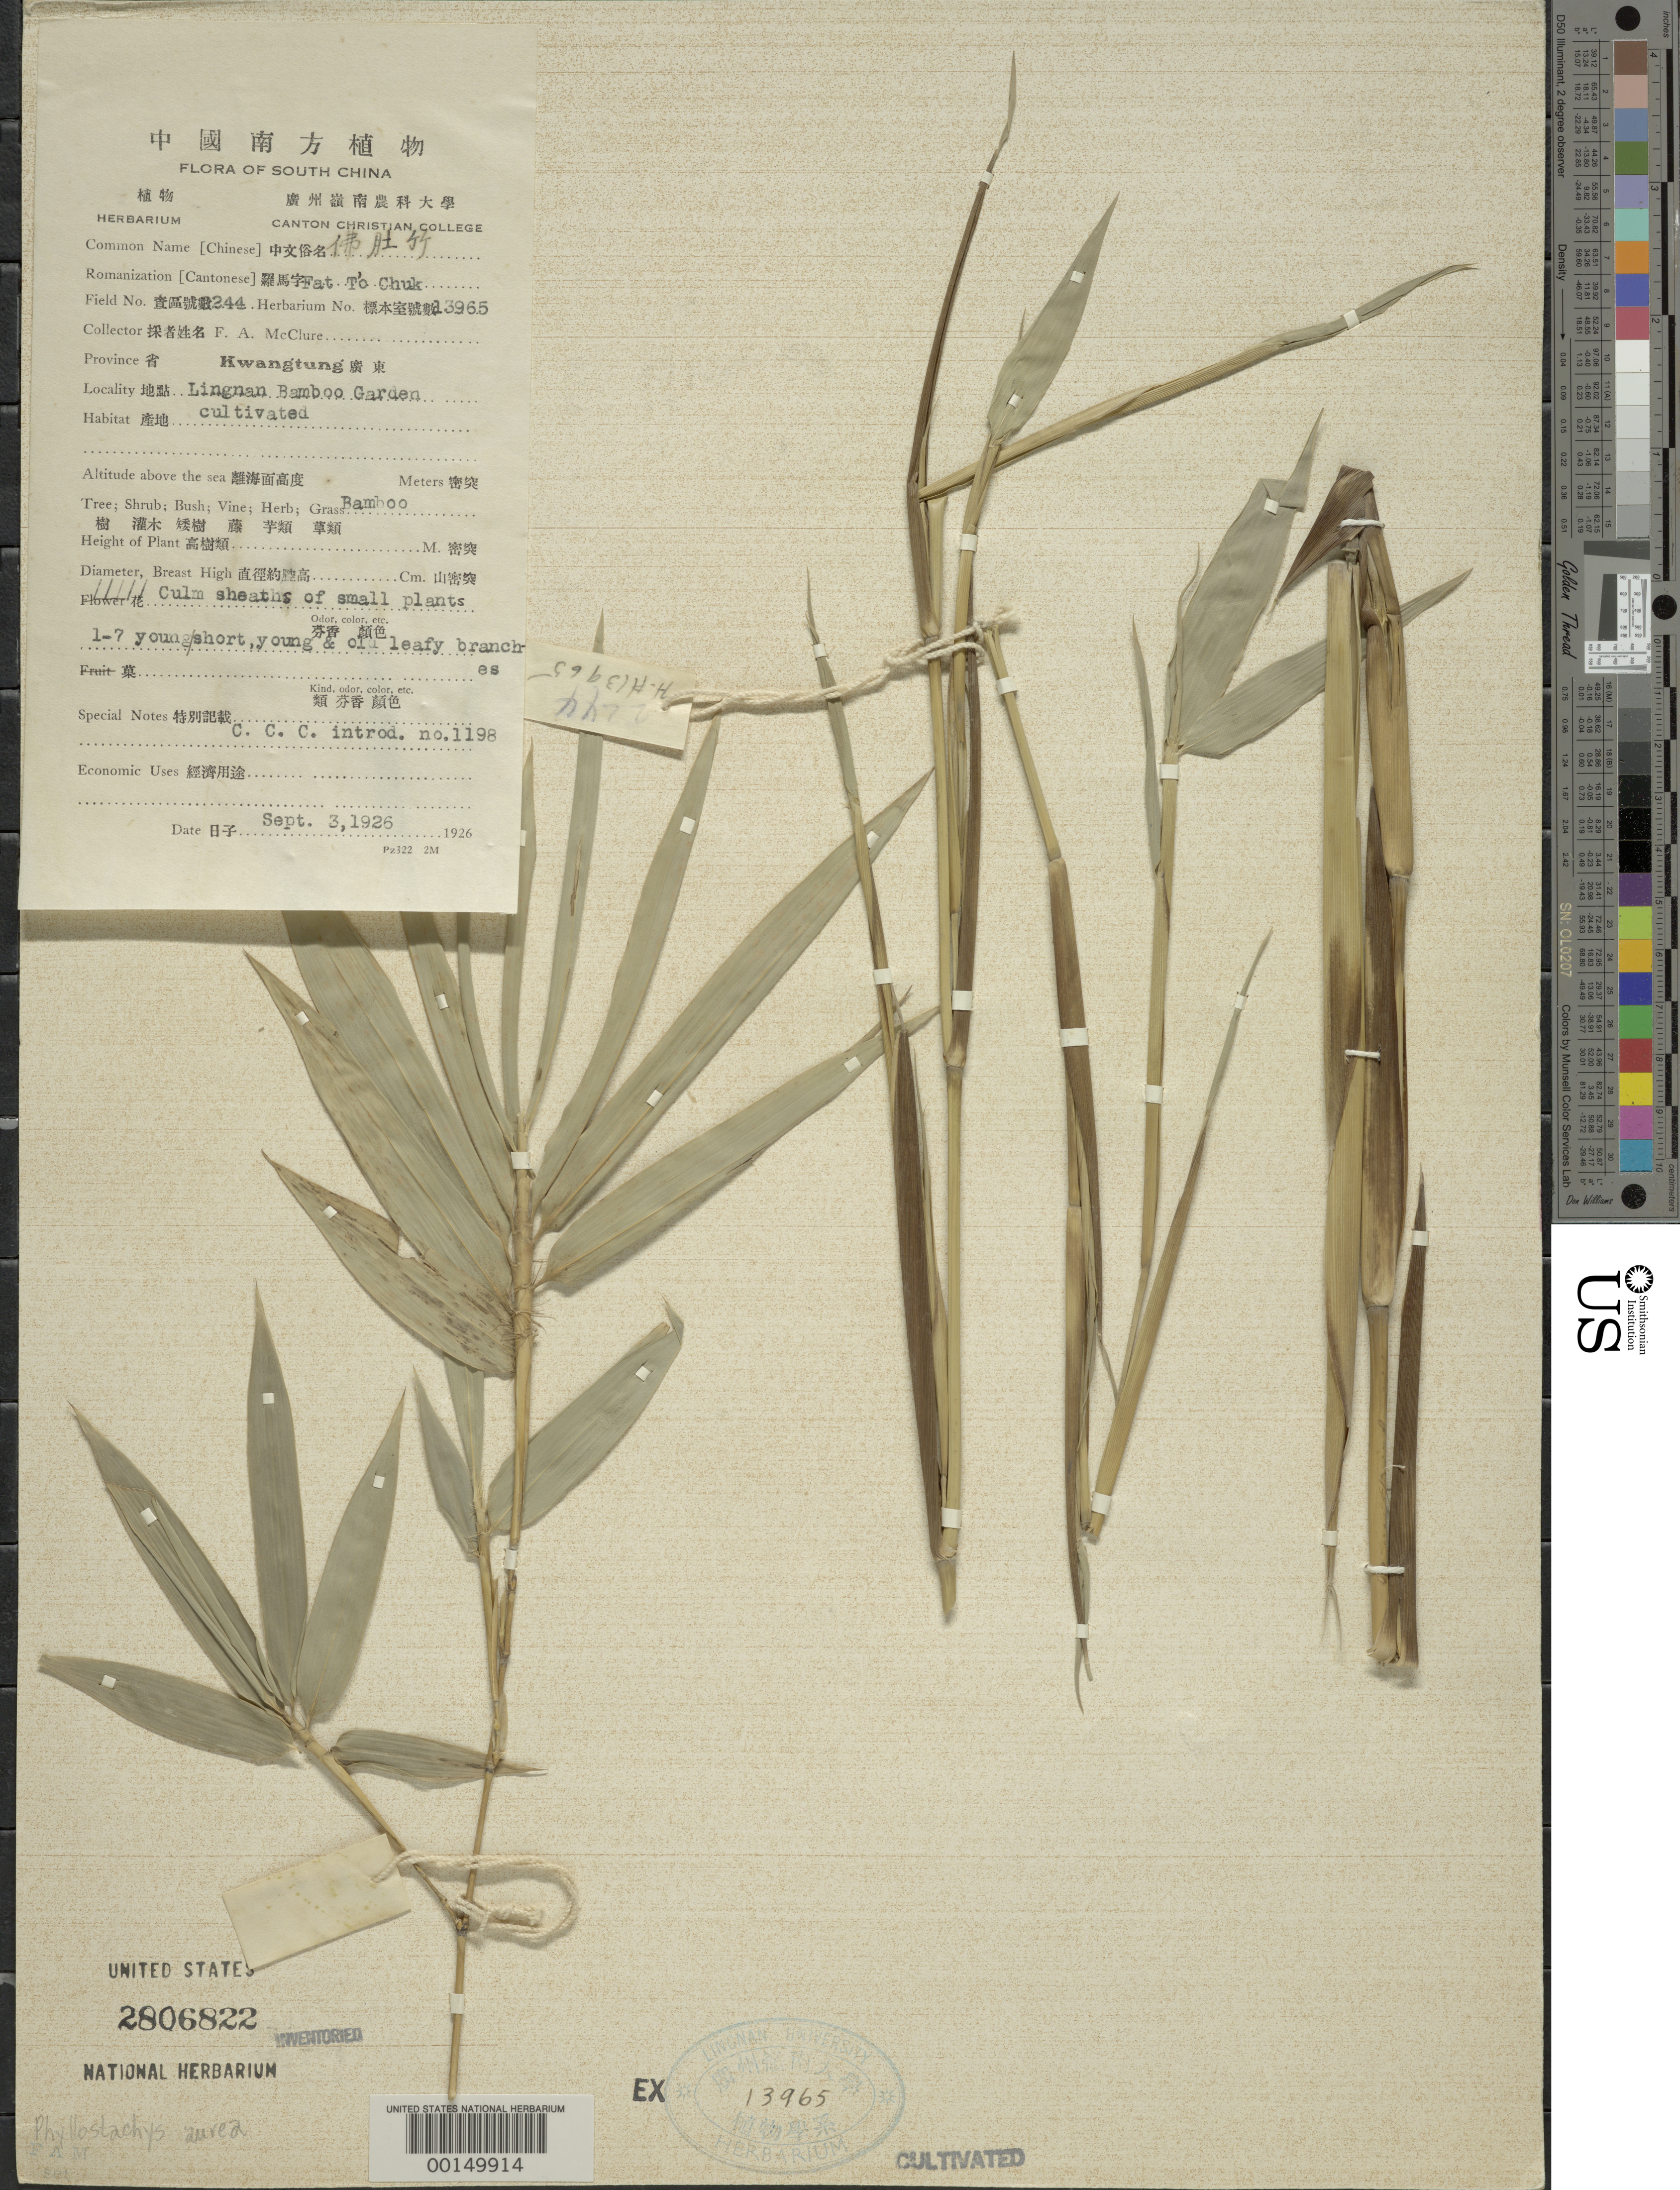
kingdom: Plantae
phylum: Tracheophyta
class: Liliopsida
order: Poales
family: Poaceae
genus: Phyllostachys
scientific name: Phyllostachys aurea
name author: Rivière & C. Rivière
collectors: F. A. McClure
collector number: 3244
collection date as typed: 03 Sep 1926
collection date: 1926-09-03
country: China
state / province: Guangdong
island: Honam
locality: Lingnan bamboo garden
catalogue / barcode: US 2806822